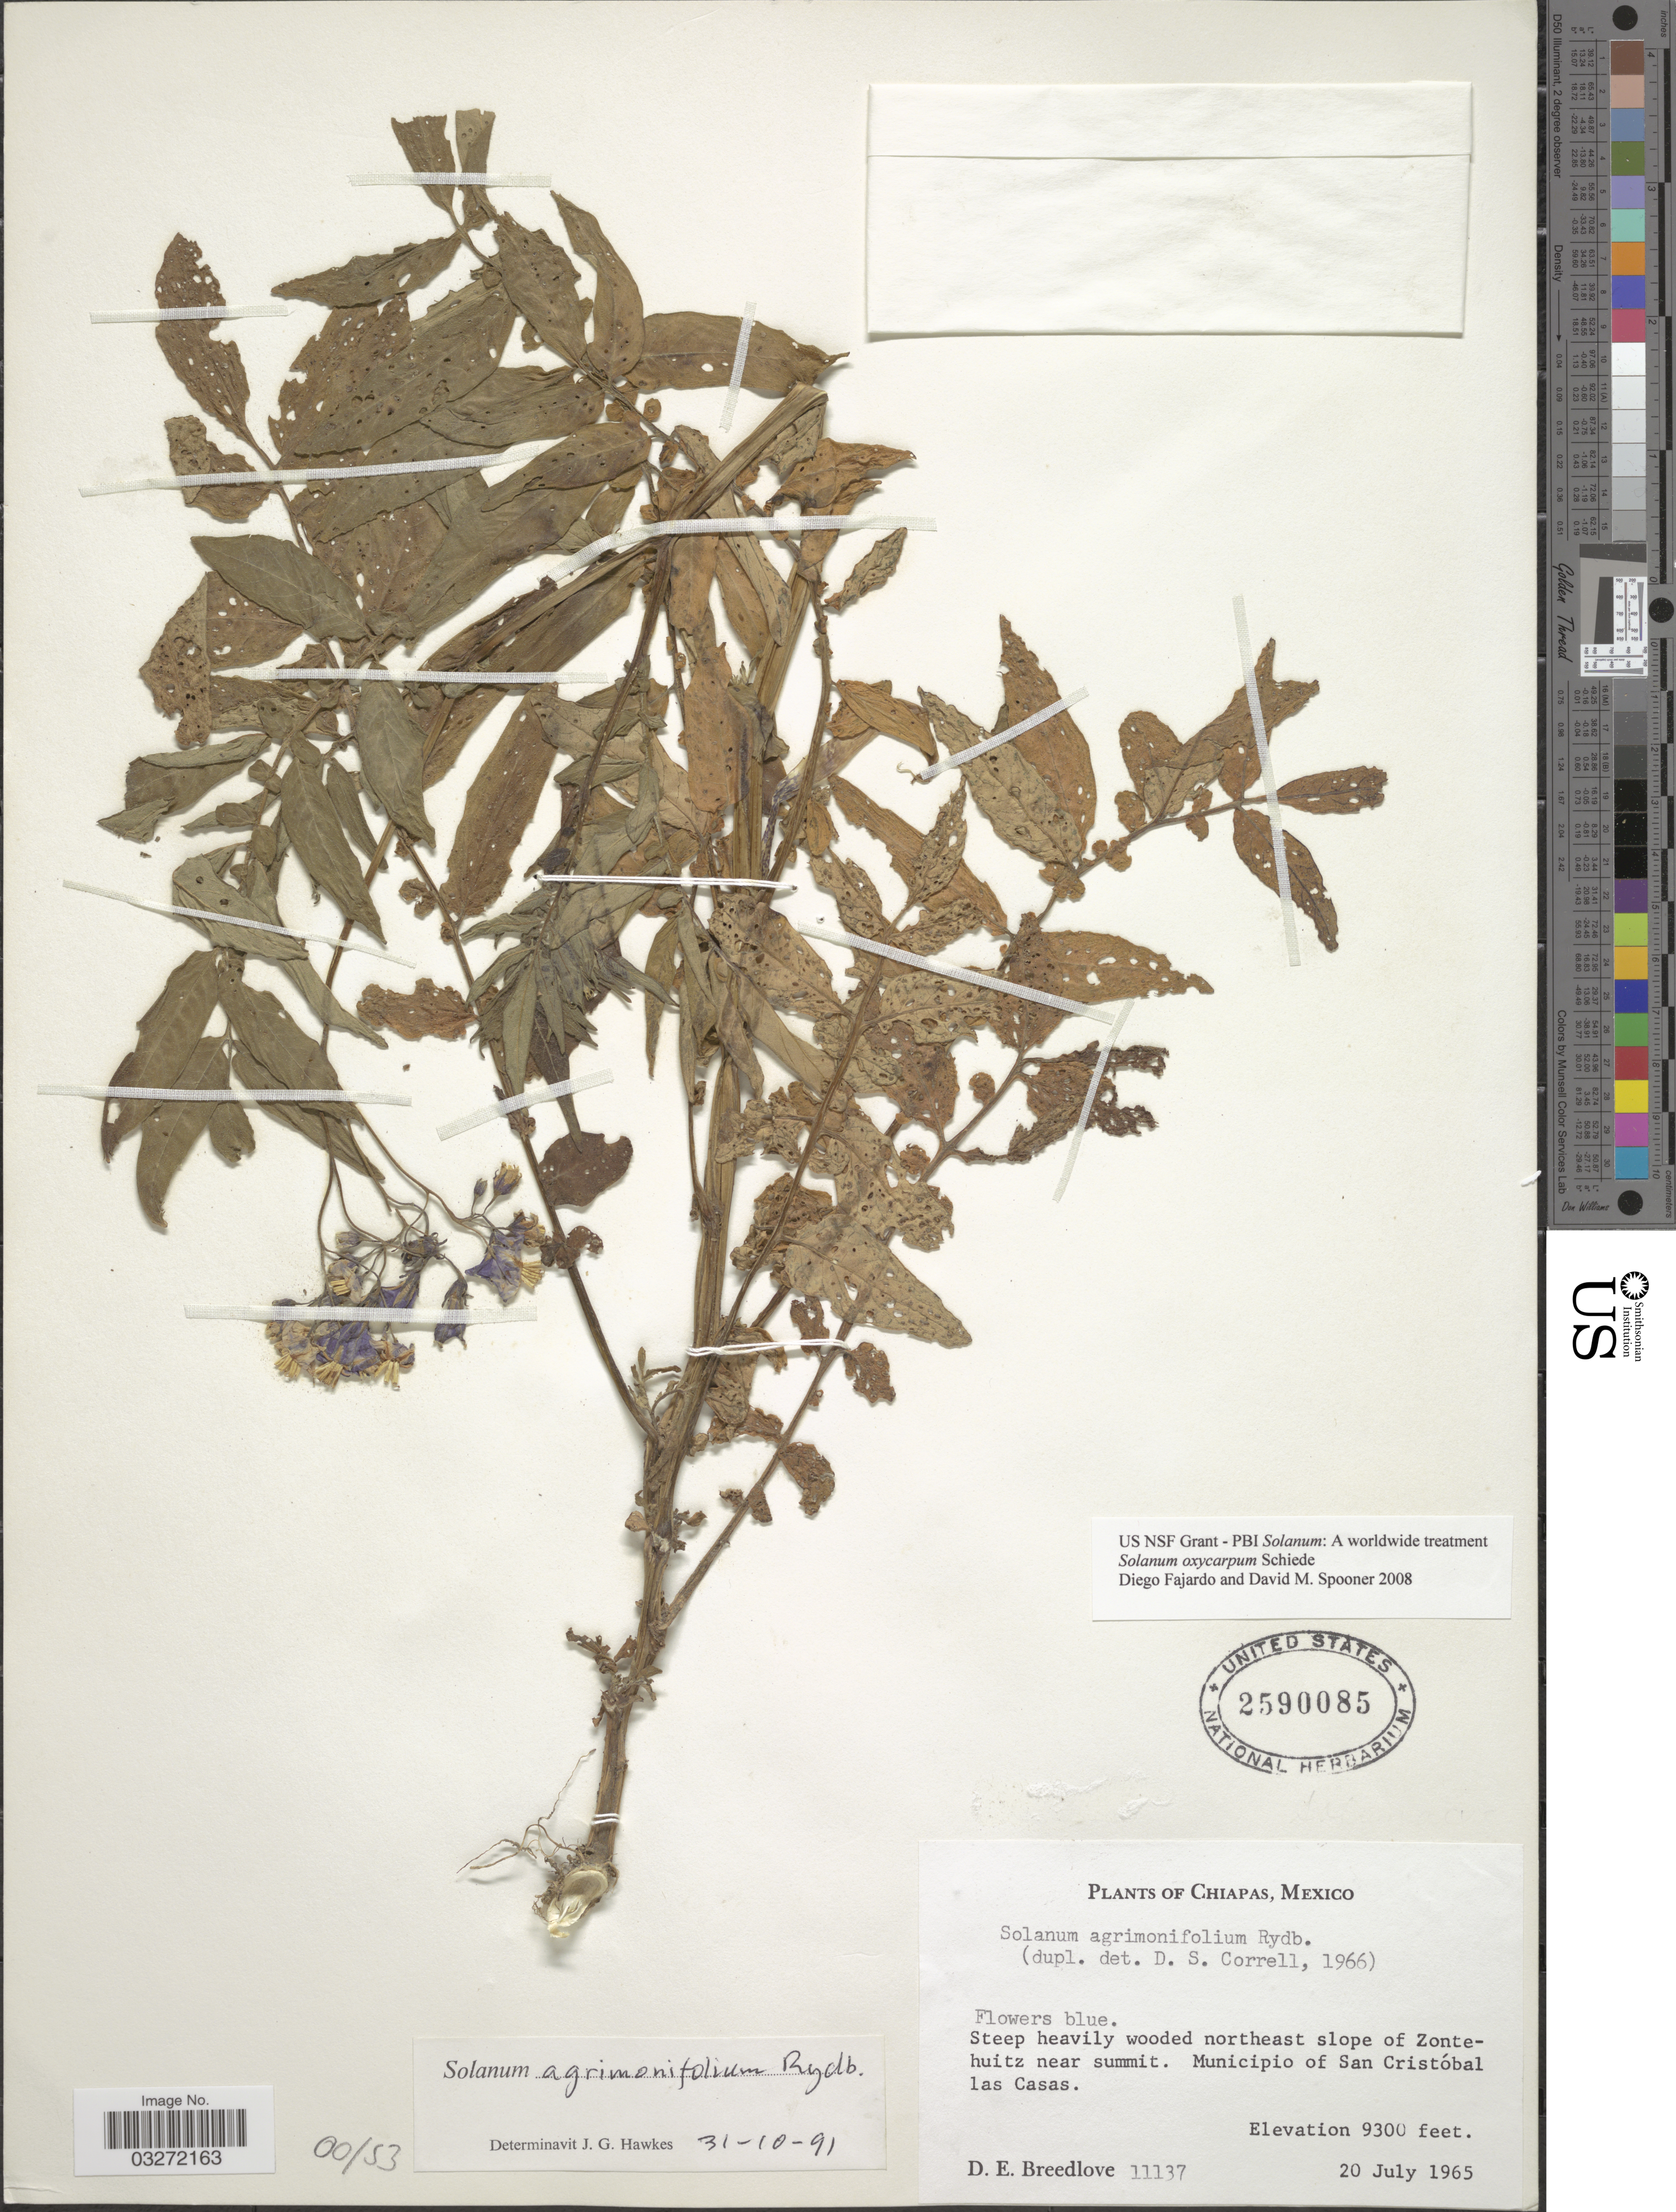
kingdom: Plantae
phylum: Tracheophyta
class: Magnoliopsida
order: Solanales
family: Solanaceae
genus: Solanum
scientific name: Solanum oxycarpum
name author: Schiede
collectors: D. E. Breedlove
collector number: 11173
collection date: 1965-07-20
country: Mexico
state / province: Chiapas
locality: Steep heavily wooded northeast slope of Zontehuitz near summit. Municipio of San Cristóbal las Casas.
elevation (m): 2835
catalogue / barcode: US 2590085